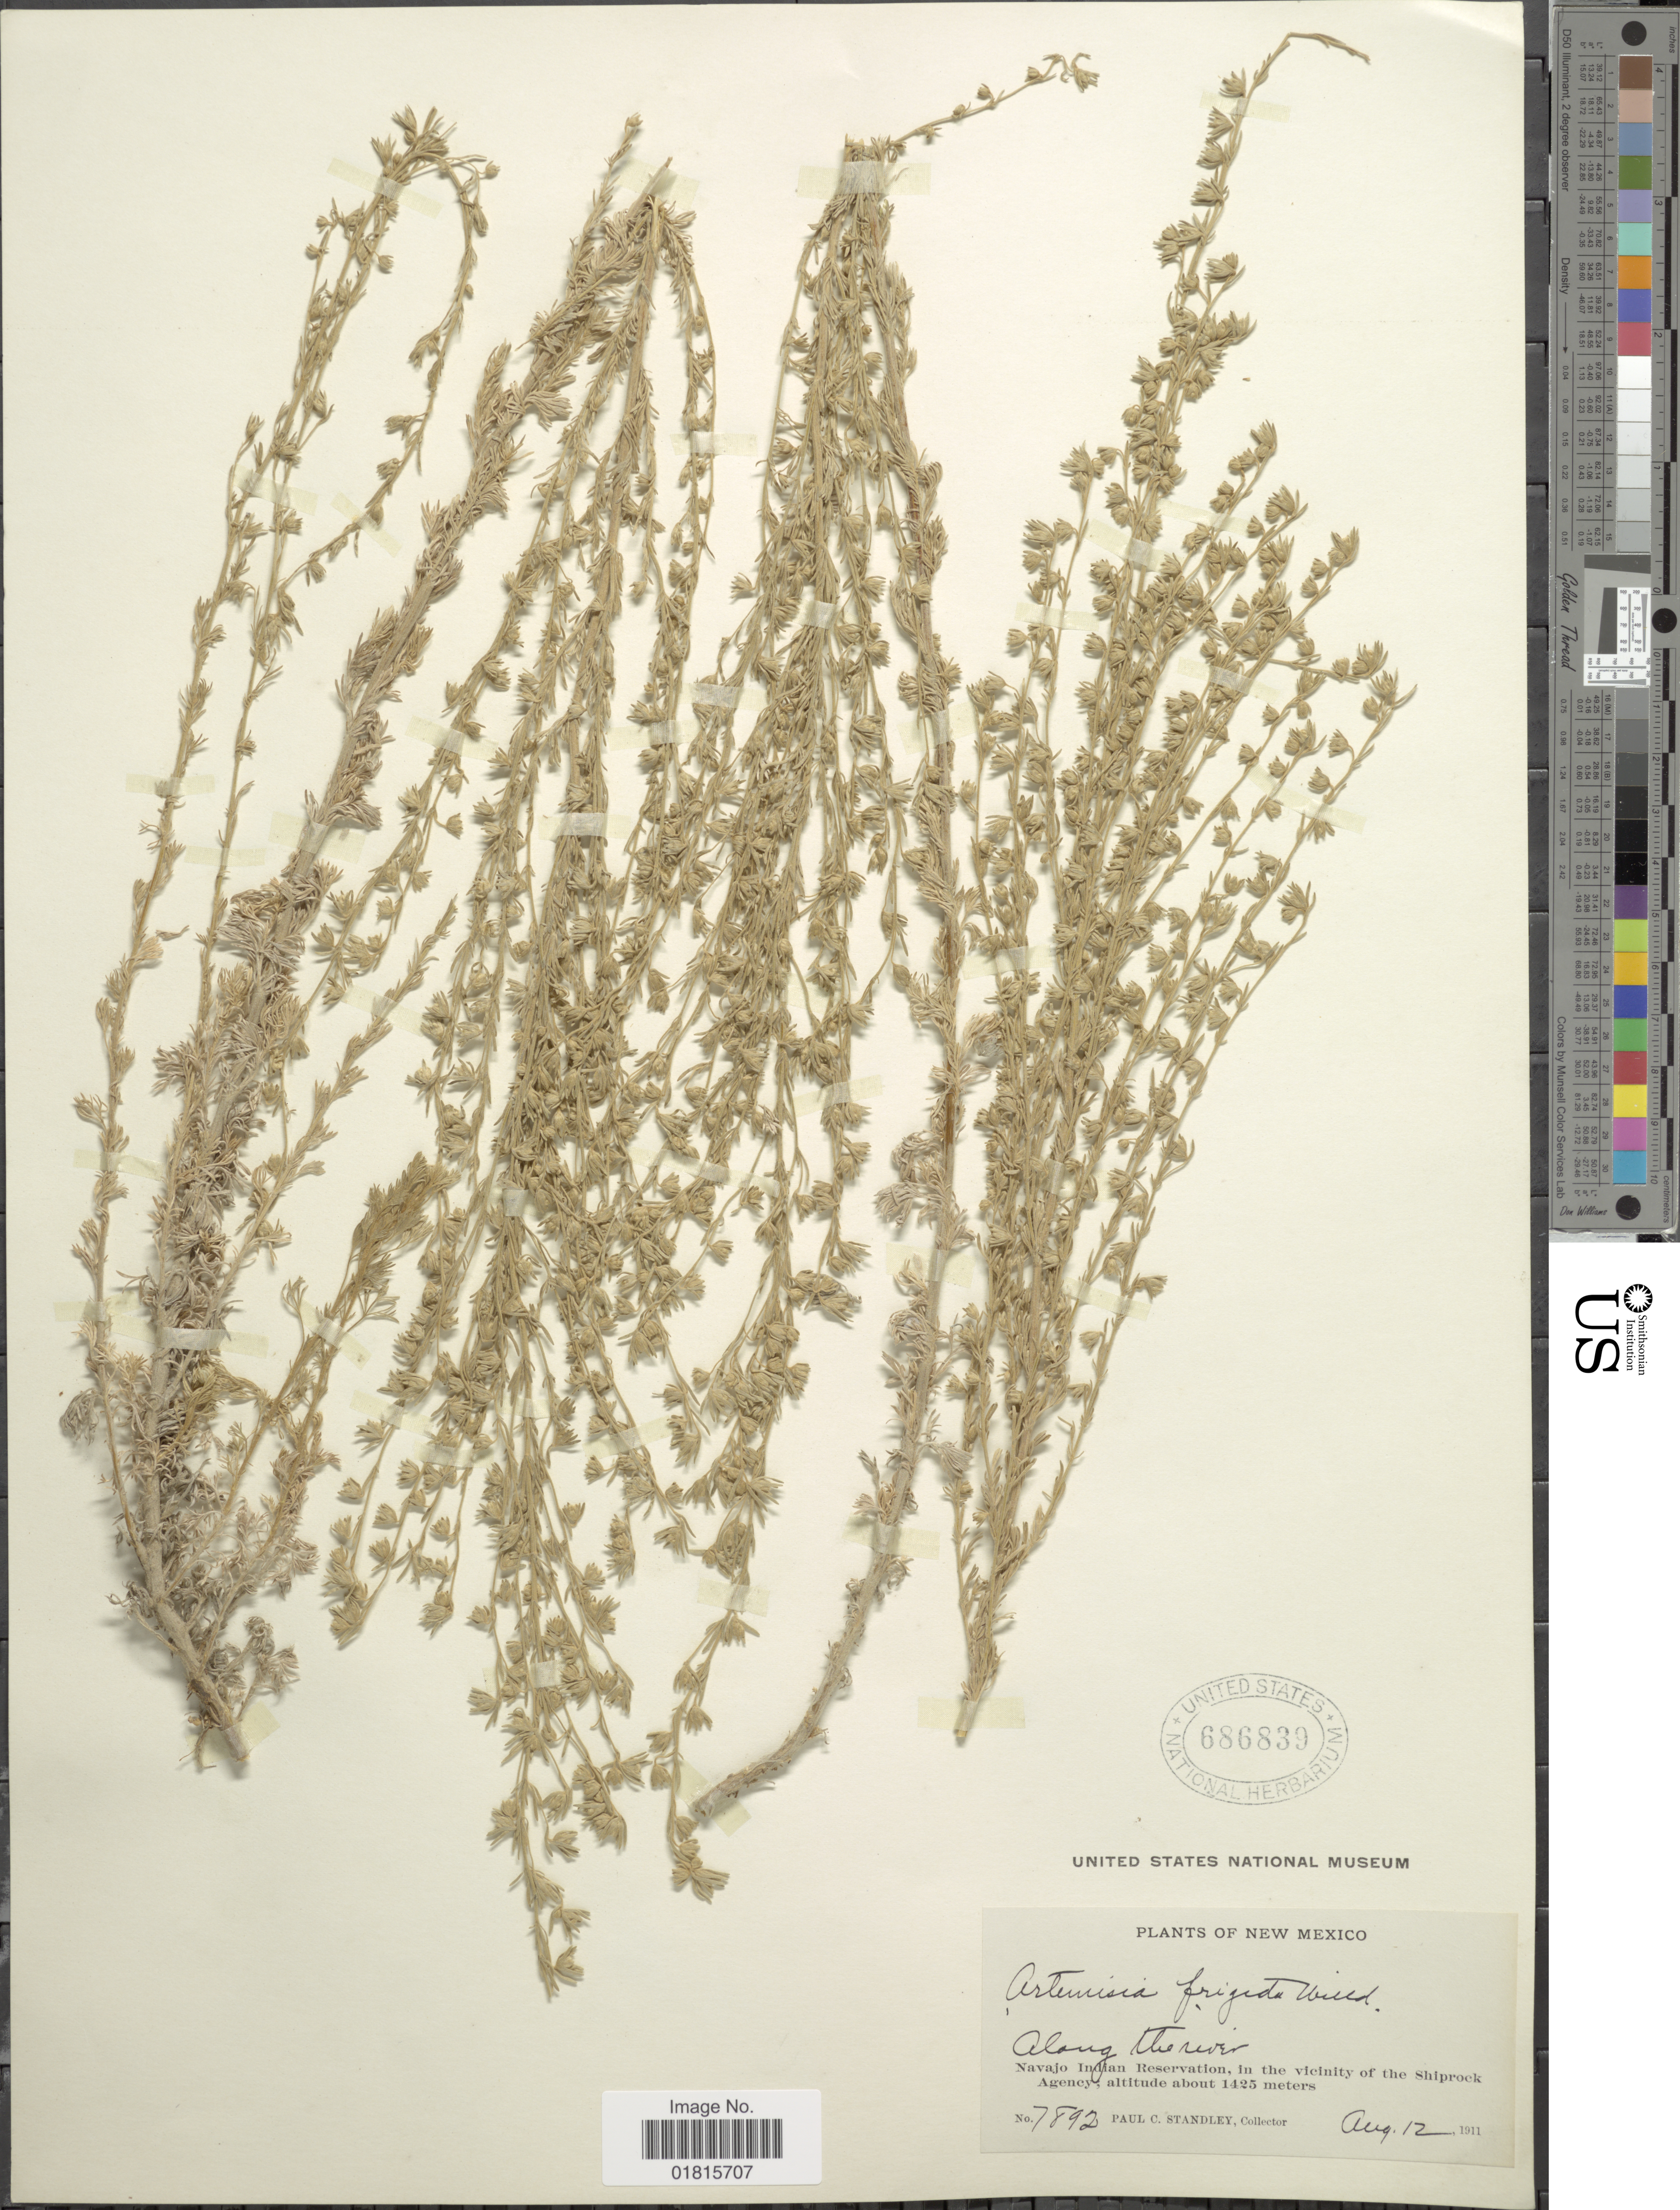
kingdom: Plantae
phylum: Tracheophyta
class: Magnoliopsida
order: Asterales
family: Asteraceae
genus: Artemisia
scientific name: Artemisia frigida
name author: Willd.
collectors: P. C. Standley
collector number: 7892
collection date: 1911-08-12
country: United States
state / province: New Mexico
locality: Along the river, Navajo Indian Reservation, in the vicinity of the Shiprock Agency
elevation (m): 1425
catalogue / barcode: US 686839